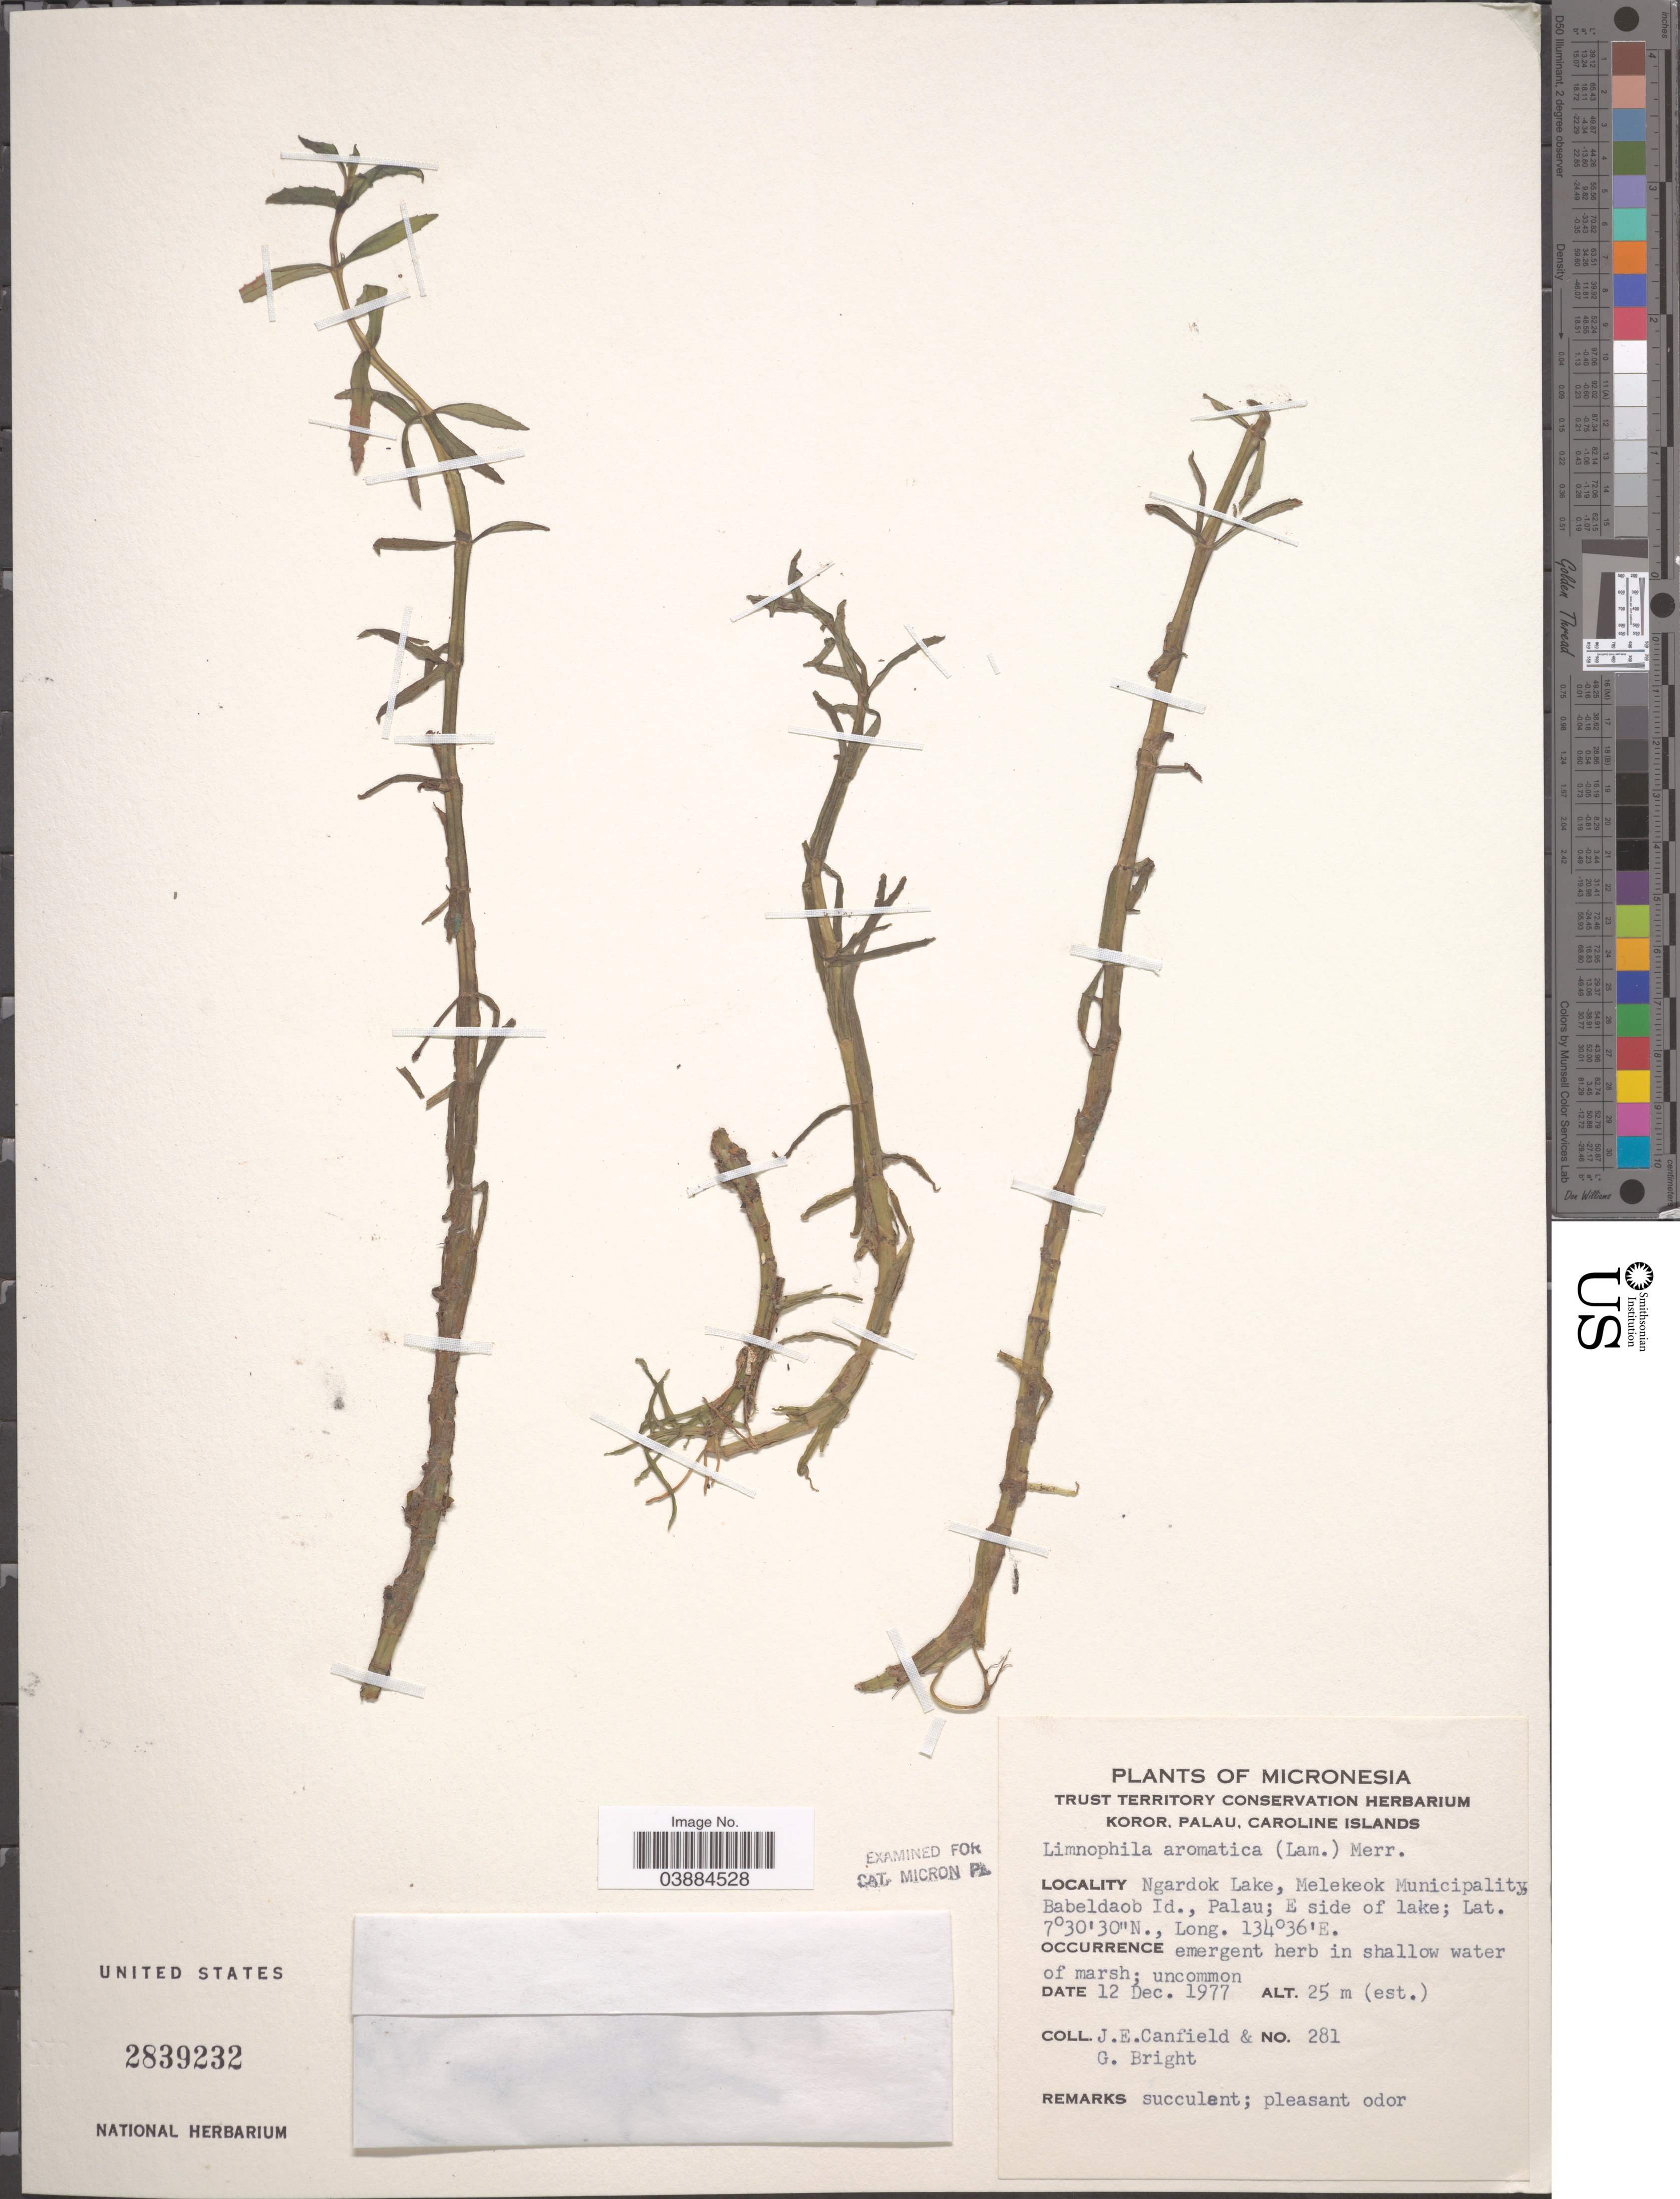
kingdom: Plantae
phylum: Tracheophyta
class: Magnoliopsida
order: Lamiales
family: Plantaginaceae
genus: Limnophila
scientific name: Limnophila aromatica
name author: (Lam.) Merr.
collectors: J. E. Canfield & G. Bright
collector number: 281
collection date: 1977-12-12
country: Palau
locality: Micronesia. Ngardok Lake, Melekeok Municipality, Babeldaob Id., Palau; E side of lake.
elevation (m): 25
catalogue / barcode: US 2839232